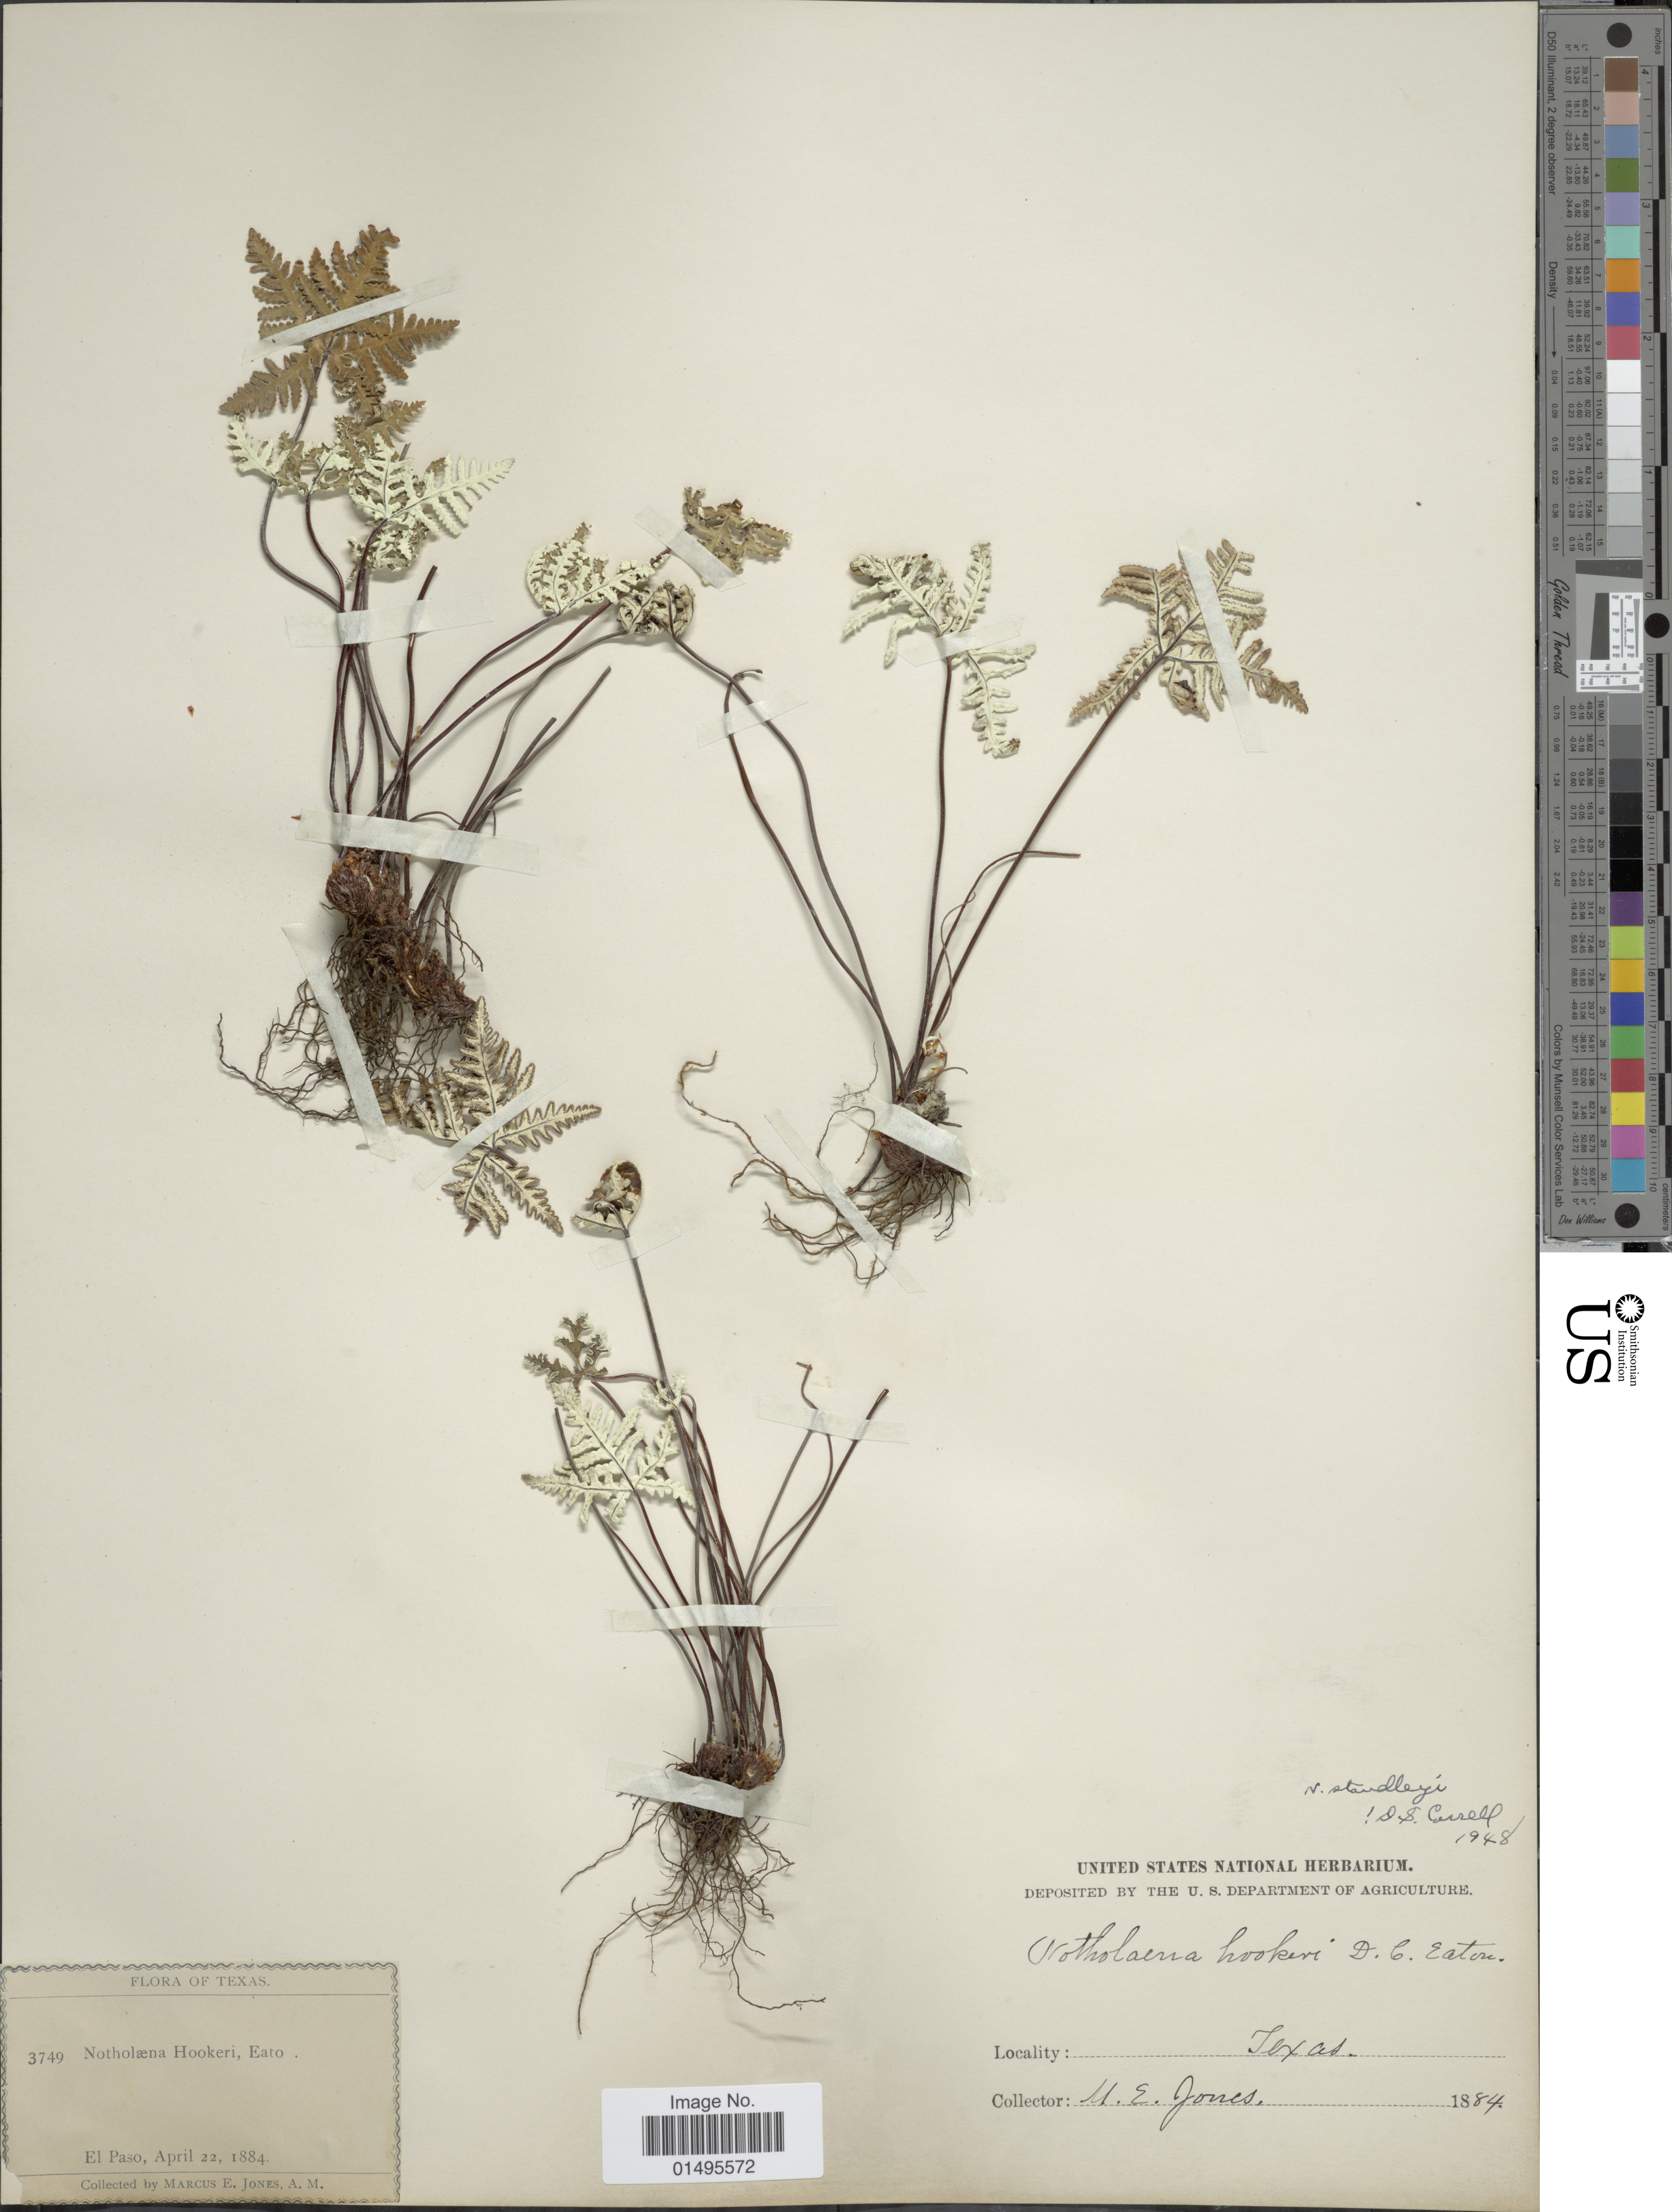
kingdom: Plantae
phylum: Tracheophyta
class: Polypodiopsida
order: Polypodiales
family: Pteridaceae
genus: Notholaena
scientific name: Notholaena standleyi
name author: Maxon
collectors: M. E. Jones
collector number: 3749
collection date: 1884-04-22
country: United States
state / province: Texas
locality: El Paso